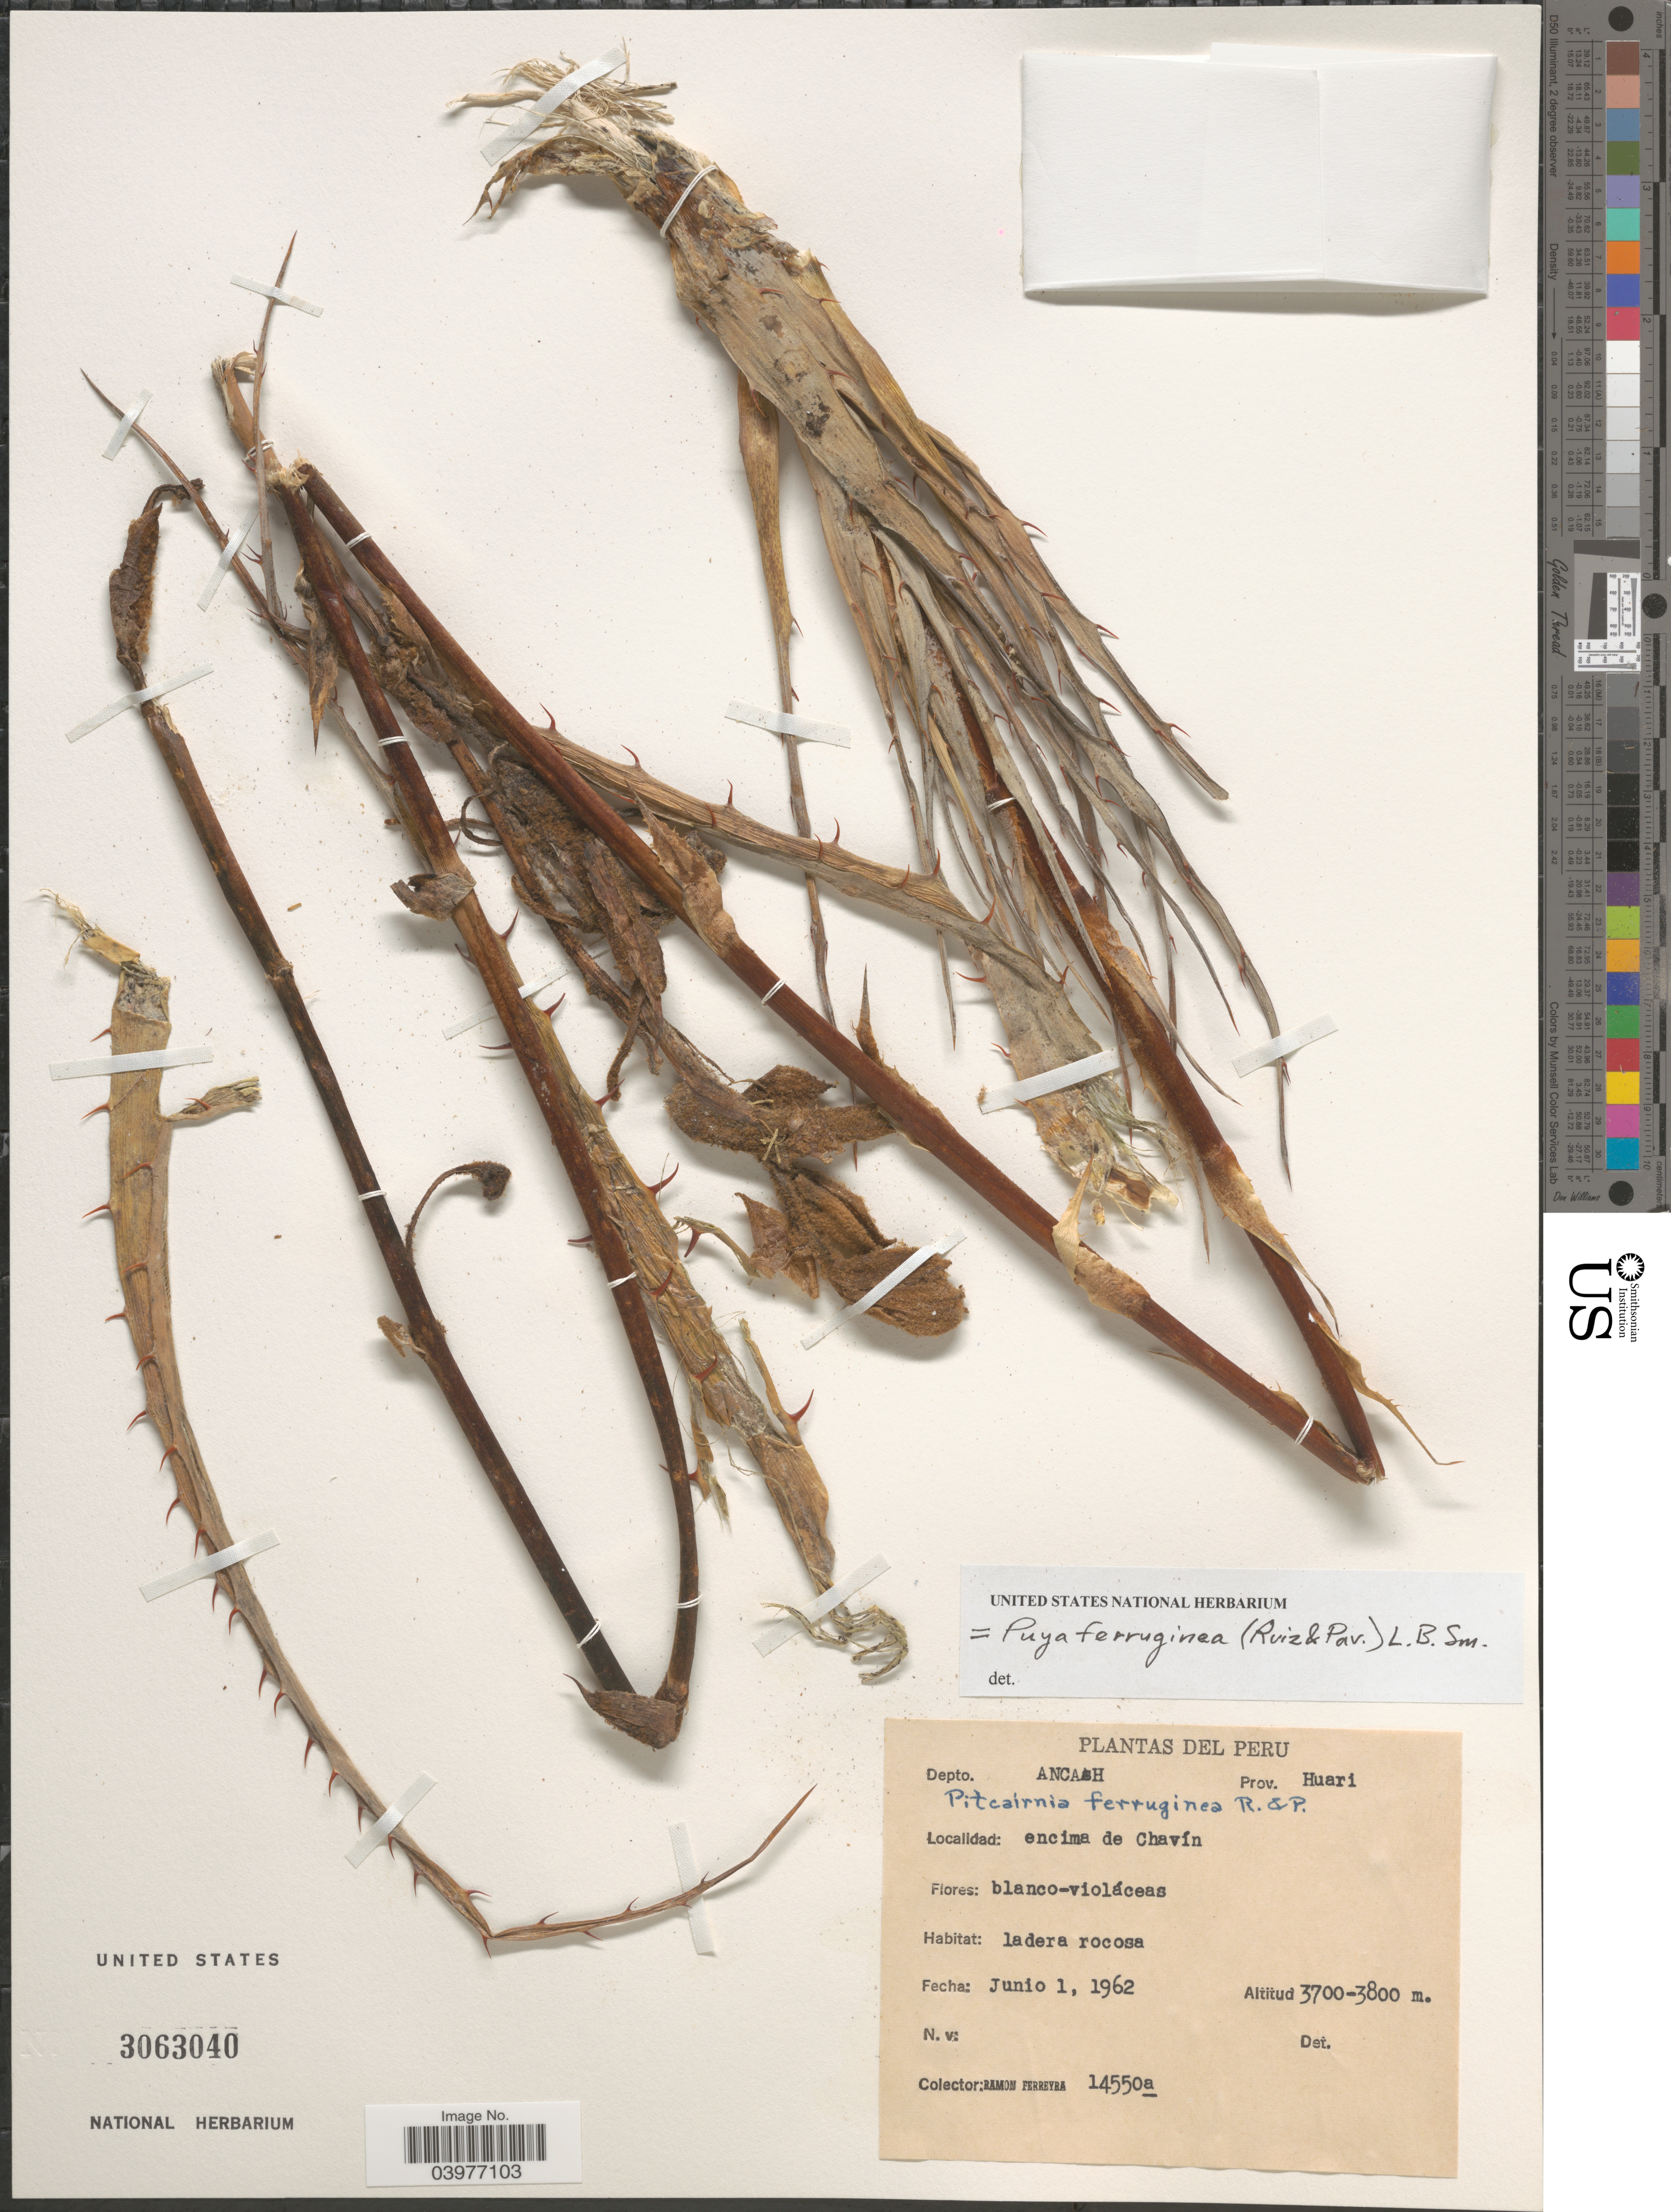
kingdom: Plantae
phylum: Tracheophyta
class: Liliopsida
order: Poales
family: Bromeliaceae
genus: Puya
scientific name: Puya ferruginea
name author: (Ruiz & Pav.) L.B. Sm.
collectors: R. A. Ferreyra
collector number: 14550a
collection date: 1962-06-01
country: Peru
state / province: Ancash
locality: Depto. Ancash. Prov. Huari. Encima de Chavín.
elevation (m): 3700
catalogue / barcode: US 3063040